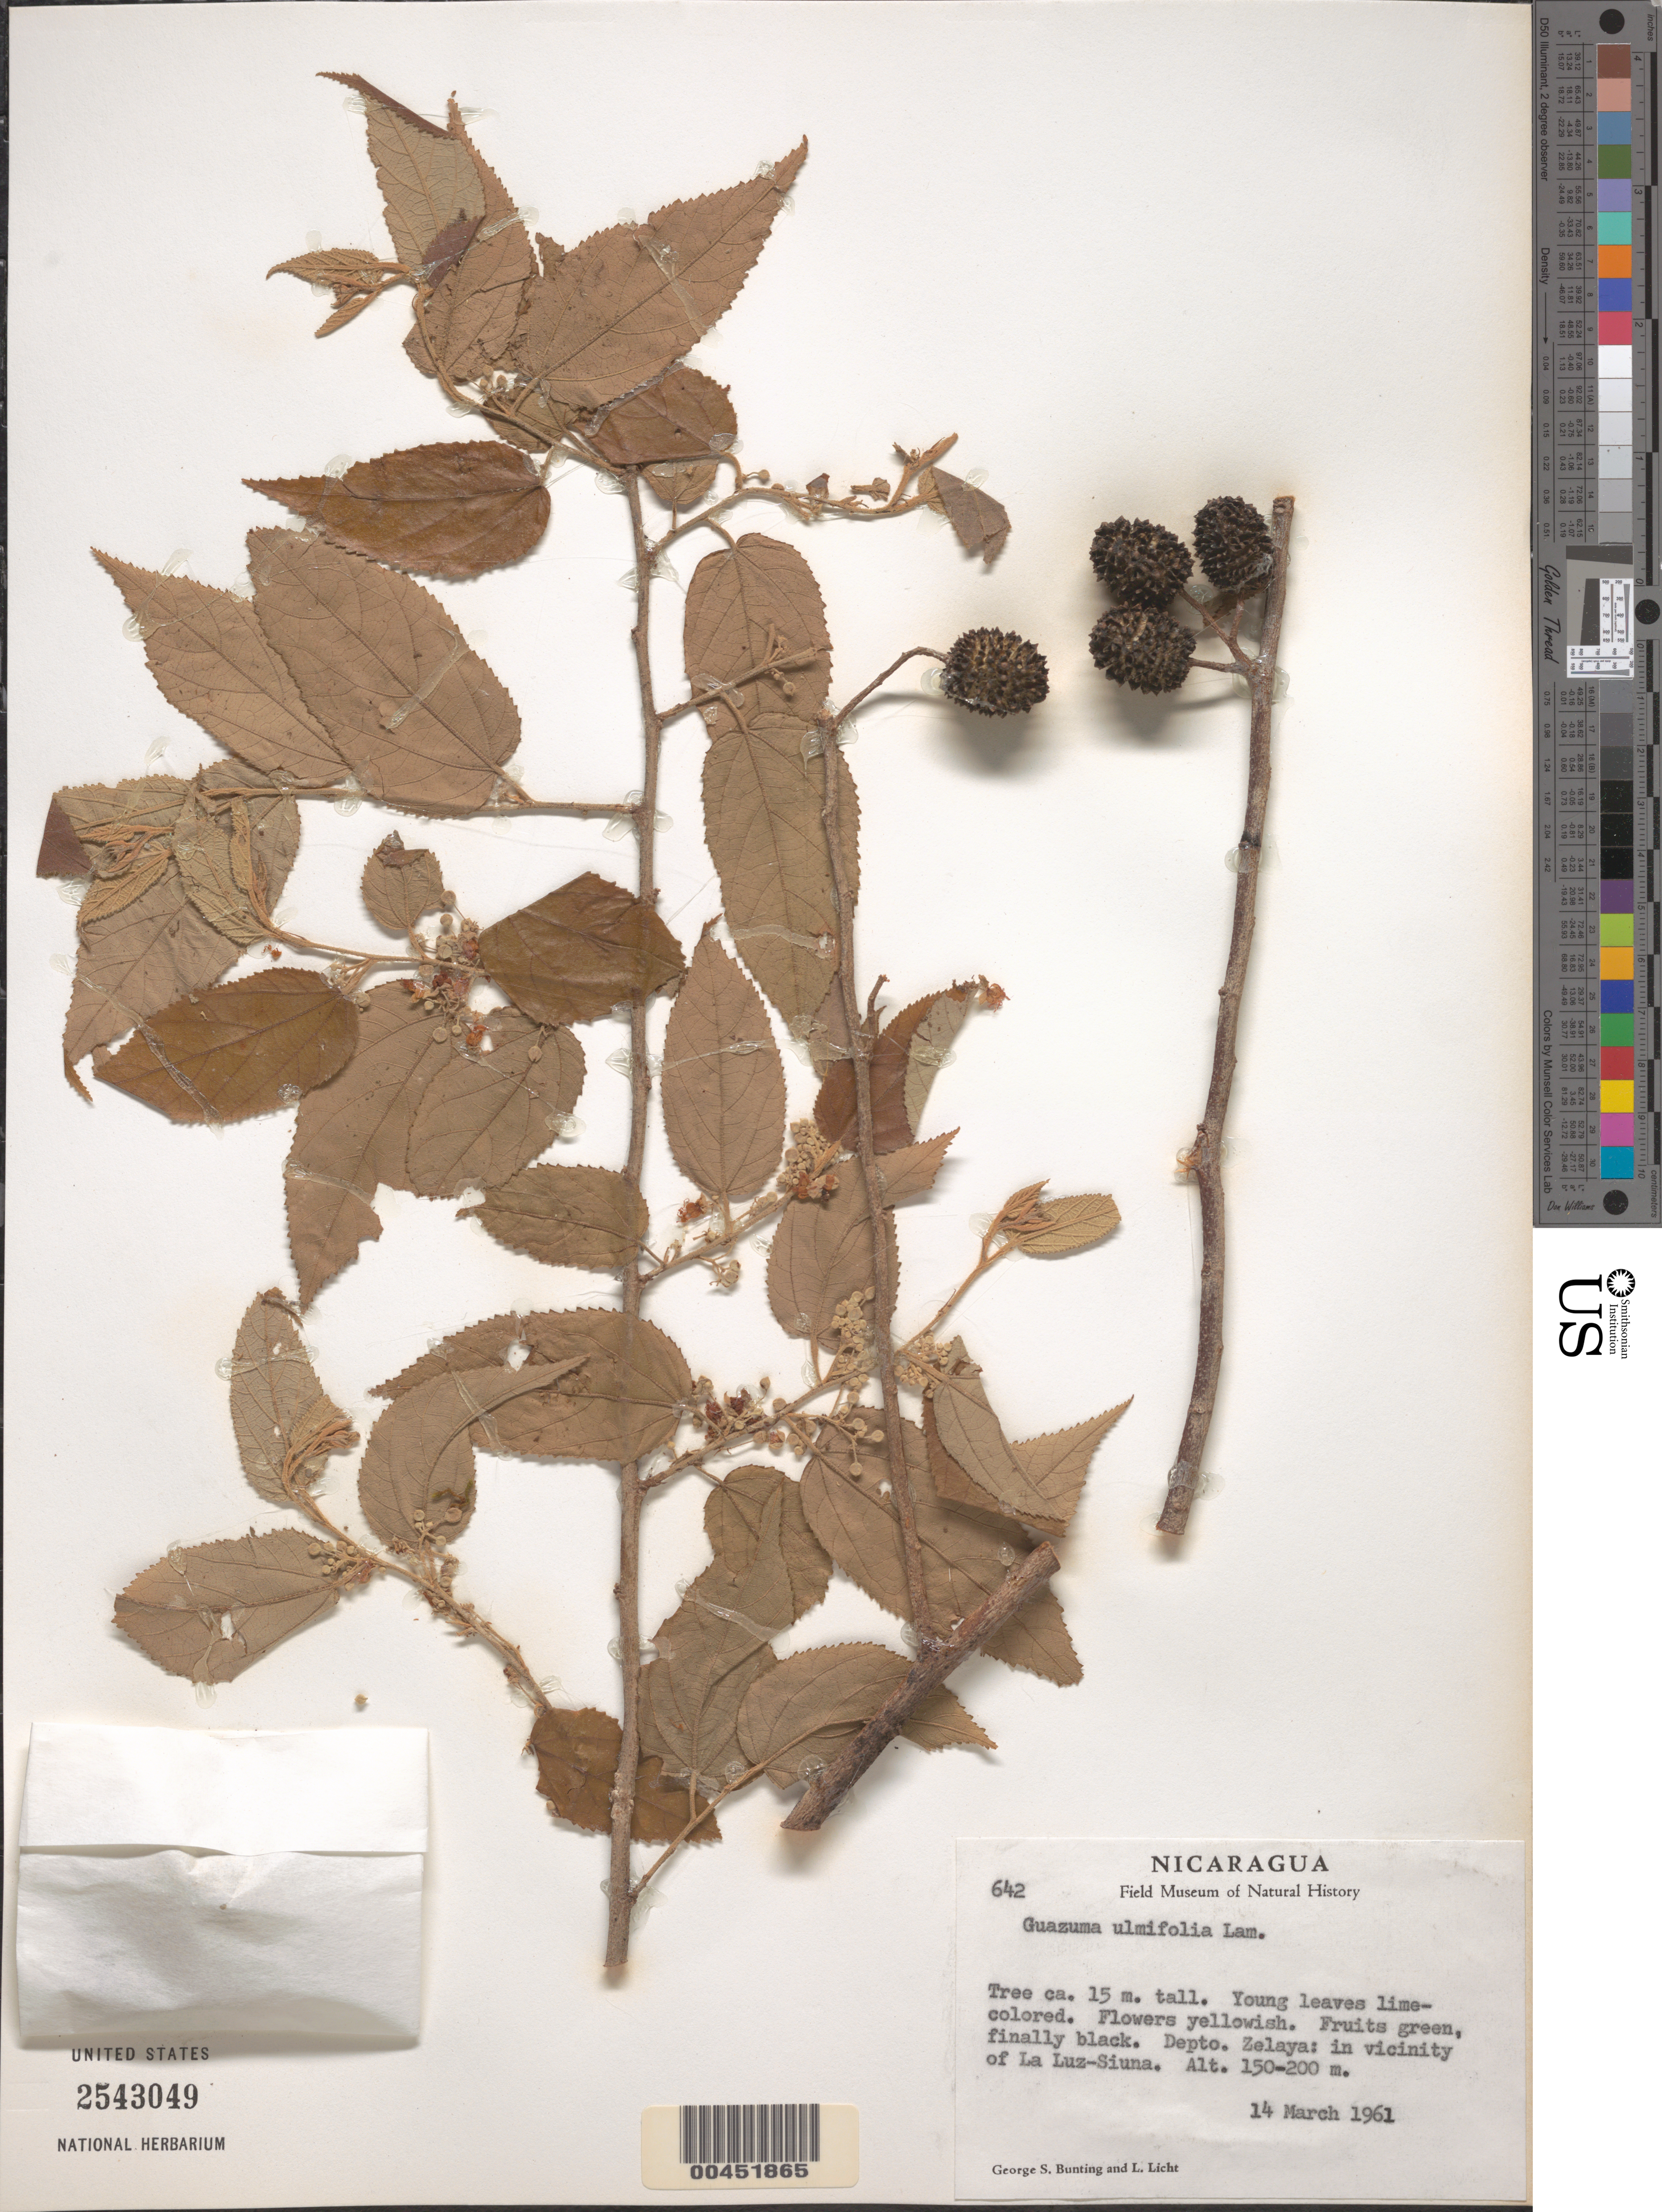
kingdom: Plantae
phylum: Tracheophyta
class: Magnoliopsida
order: Malvales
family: Malvaceae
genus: Guazuma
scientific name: Guazuma ulmifolia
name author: Lam.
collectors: G. S. Bunting & L. Licht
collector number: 642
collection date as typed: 14 Mar 1961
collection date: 1961-03-14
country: Nicaragua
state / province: Atlántico Norte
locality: Vicinity of La Luz-Siuna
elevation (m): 150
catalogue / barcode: US 2543049